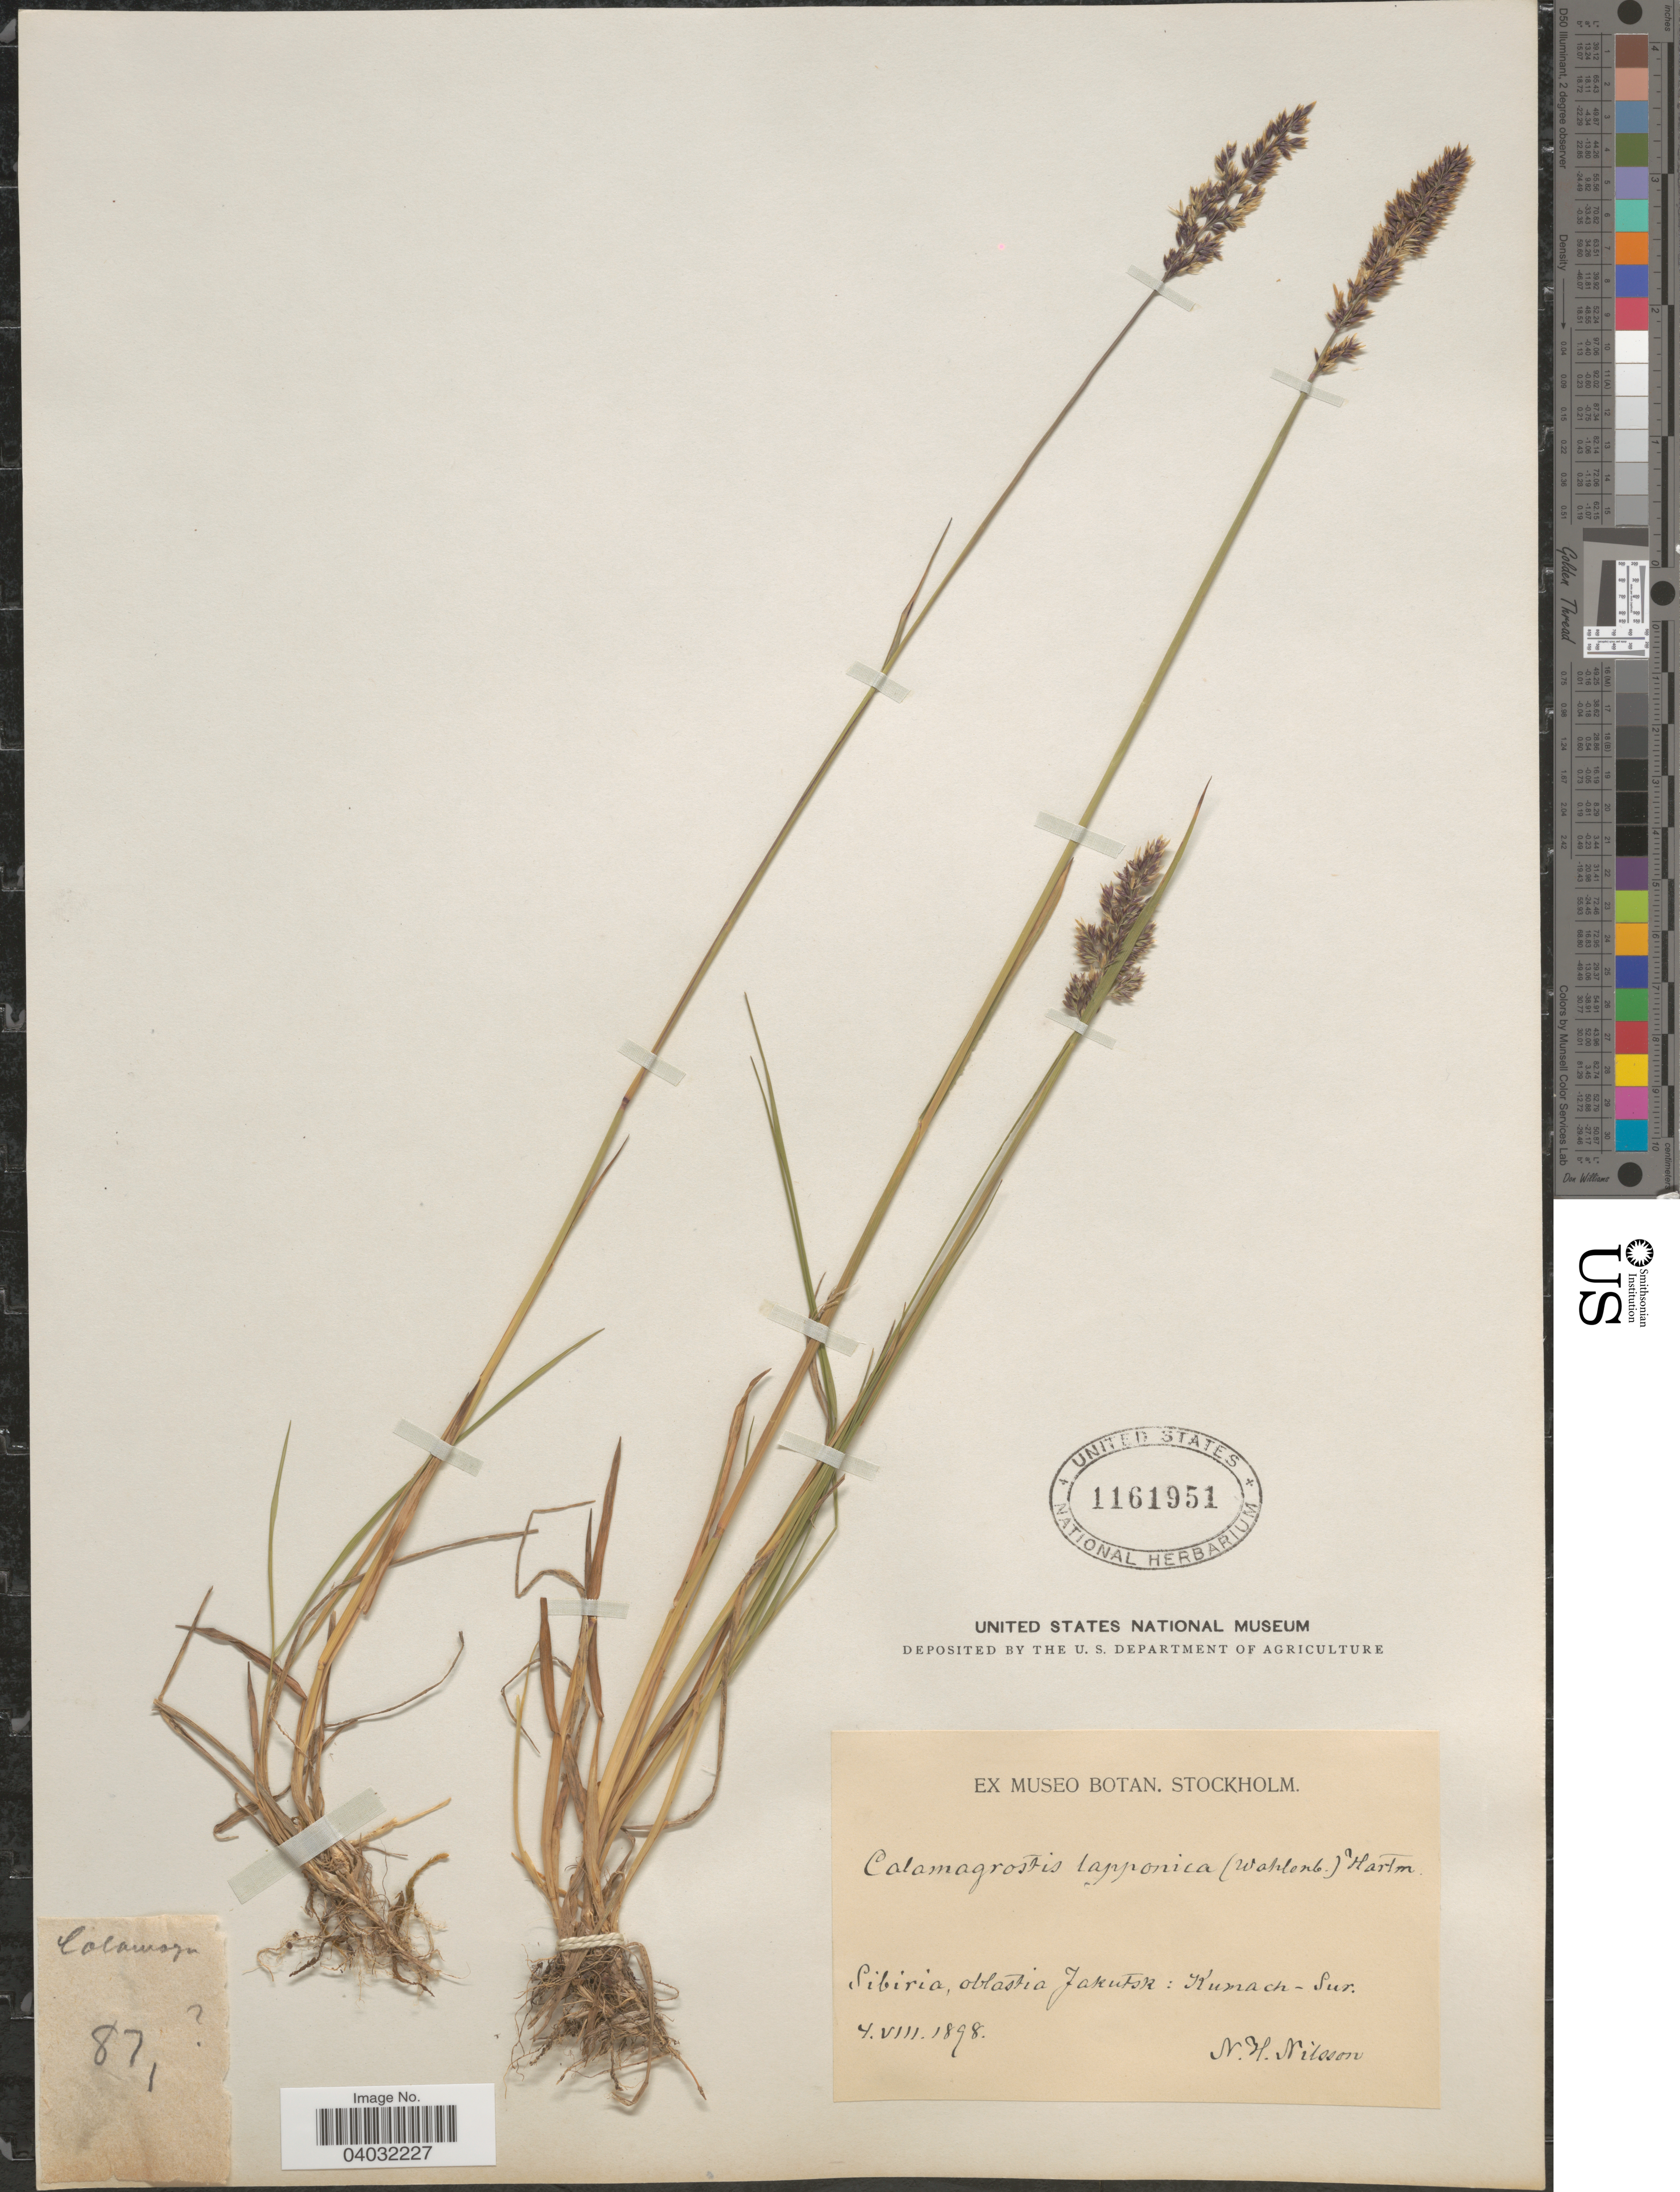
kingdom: Plantae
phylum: Tracheophyta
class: Liliopsida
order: Poales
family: Poaceae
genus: Calamagrostis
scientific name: Calamagrostis lapponica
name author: (Wahlenb.) Hartm.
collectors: N. H. Nilsson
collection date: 1898-08-04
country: Russian Federation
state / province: Sakha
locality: Sibiria, oblastia Jakutsk: Kumach-Sur.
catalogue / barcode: US 1161951